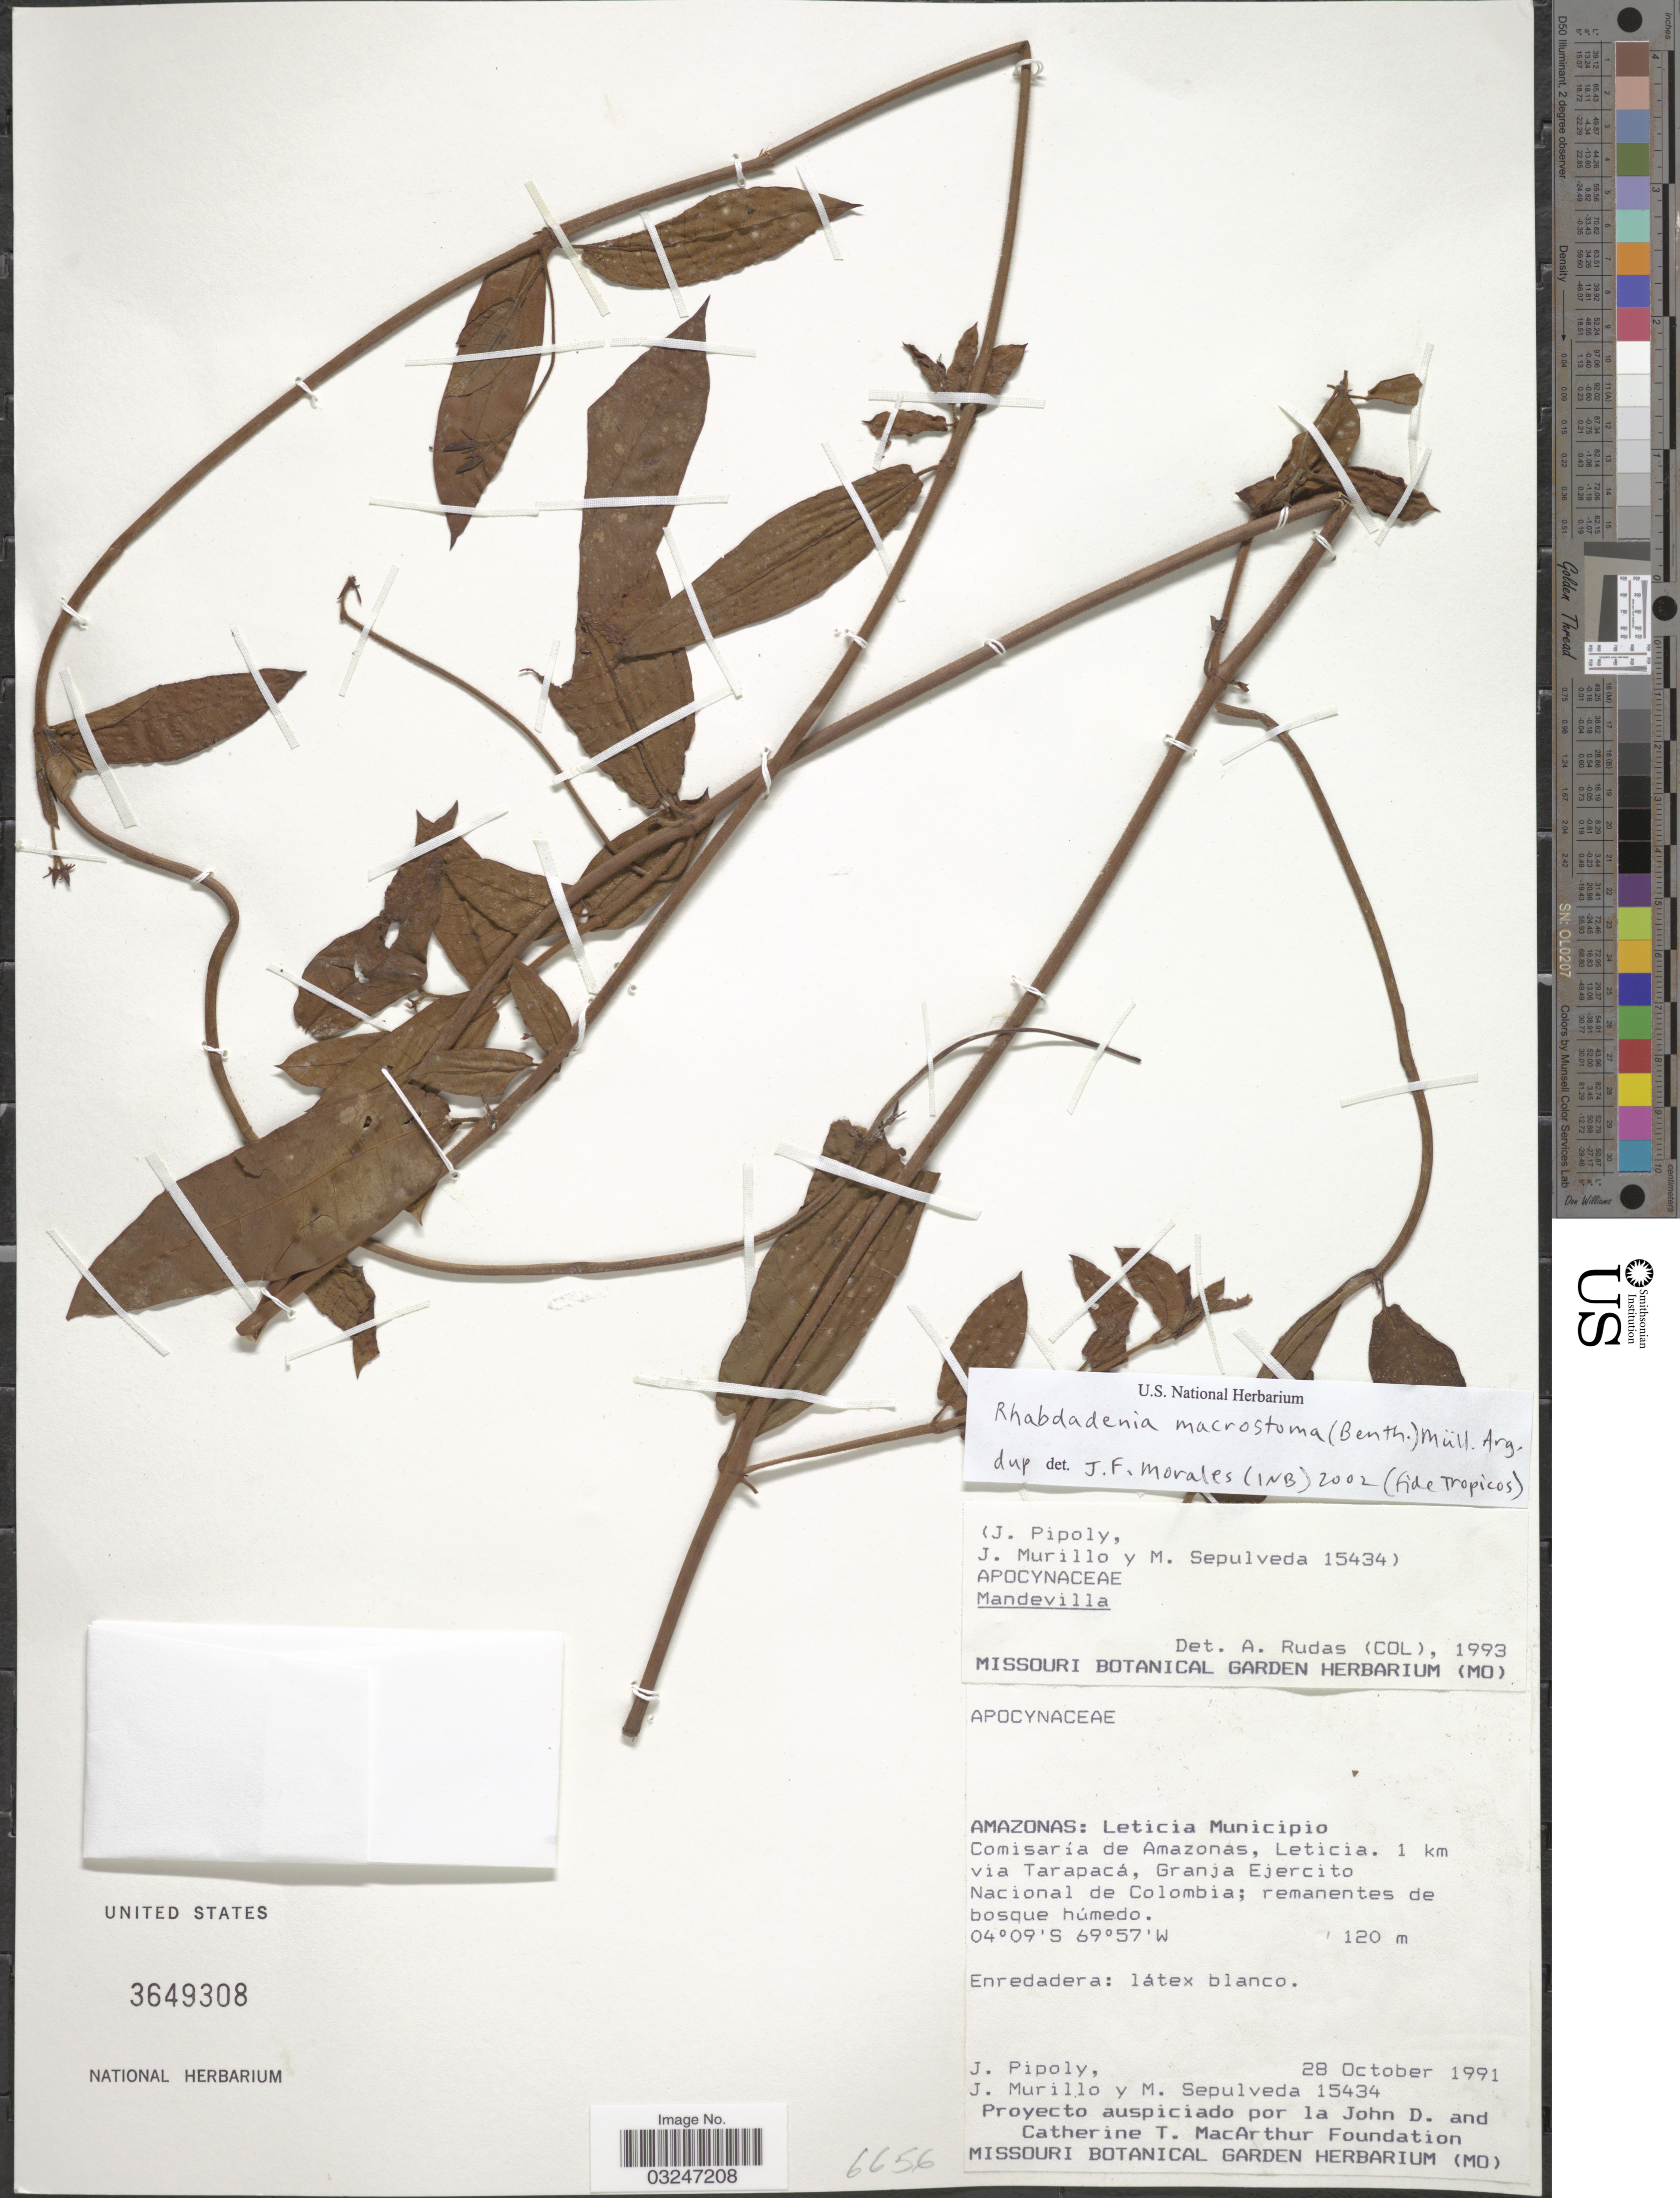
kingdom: Plantae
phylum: Tracheophyta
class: Magnoliopsida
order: Gentianales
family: Apocynaceae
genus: Rhabdadenia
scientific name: Rhabdadenia macrostoma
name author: (Benth.) Müll. Arg.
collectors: J. J. Pipoly, J. C. Murillo-A. & M. Sepulveda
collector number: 15434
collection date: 1991-10-28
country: Colombia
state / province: Amazônas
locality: Leticia Municipio. Comisaría de Amazonas, Leticia. 1 km via Tarapacá, Granja Ejercito Nacional de Colombia.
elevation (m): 120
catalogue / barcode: US 3649308